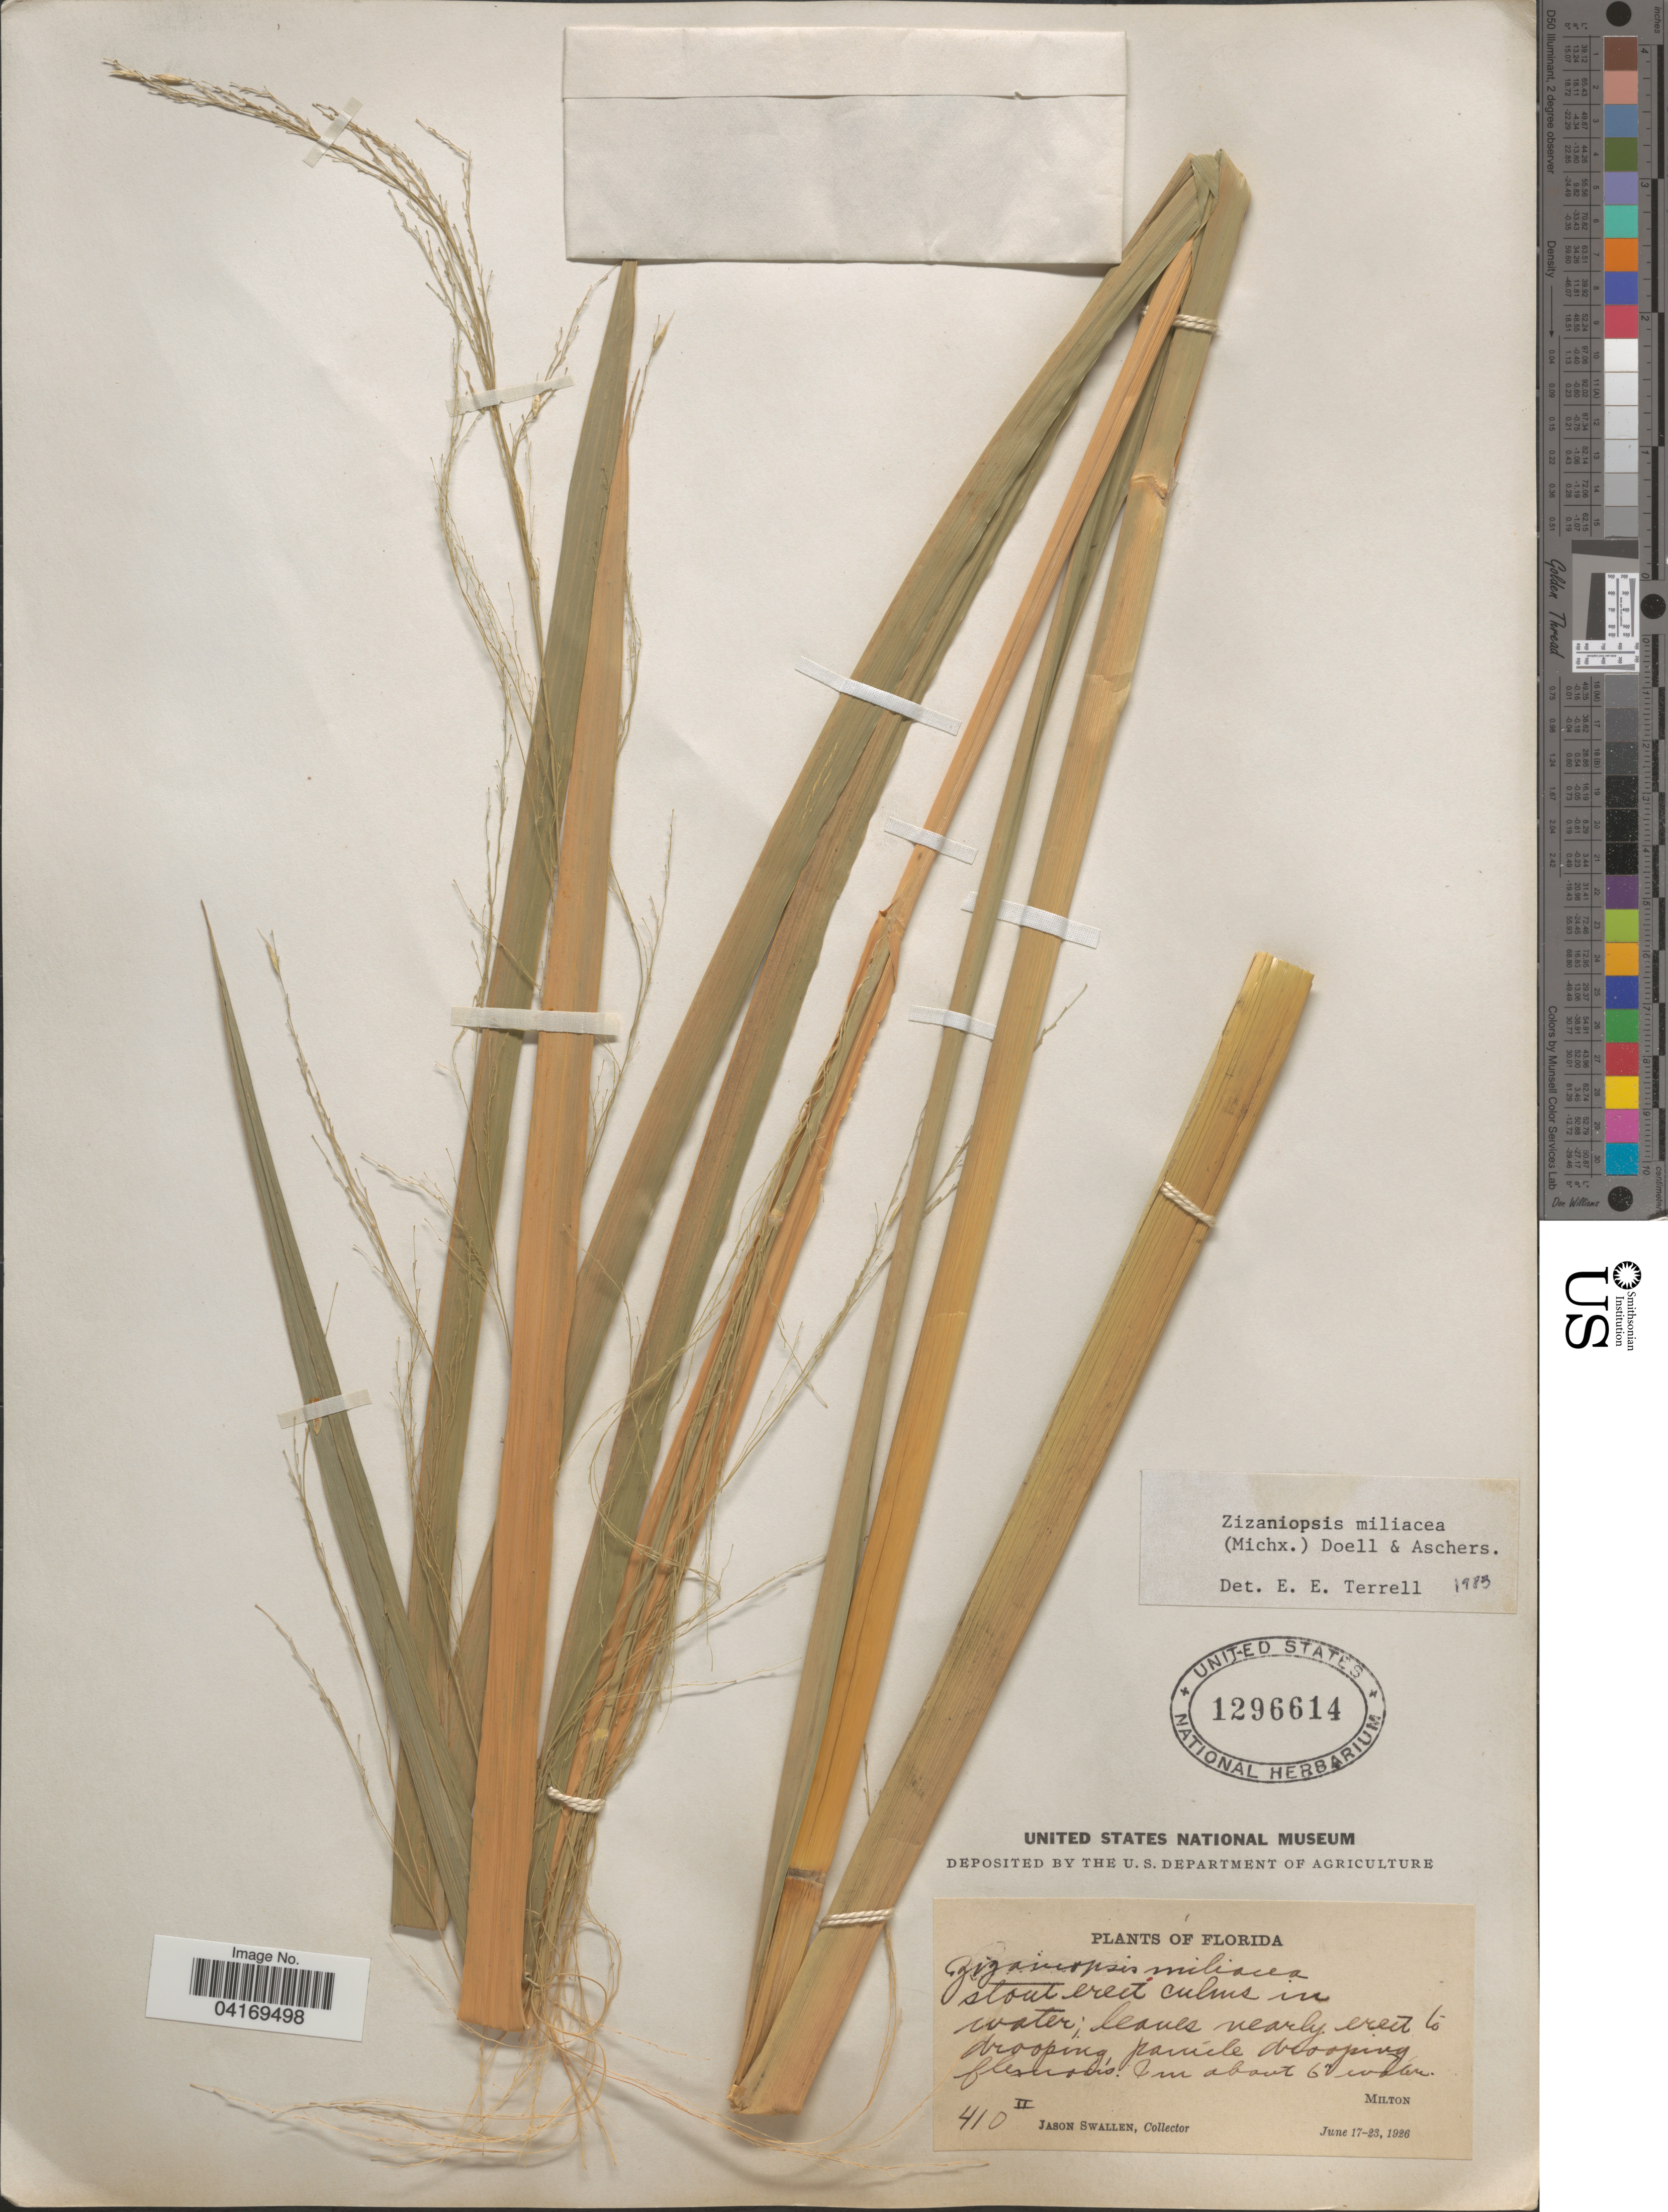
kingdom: Plantae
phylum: Tracheophyta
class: Liliopsida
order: Poales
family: Poaceae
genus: Zizaniopsis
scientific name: Zizaniopsis miliacea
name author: (Michx.) Döll & Asch.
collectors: J. R. Swallen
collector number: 410II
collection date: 1926-06-17/1926-06-23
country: United States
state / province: Florida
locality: Milton.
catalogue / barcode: US 1296614